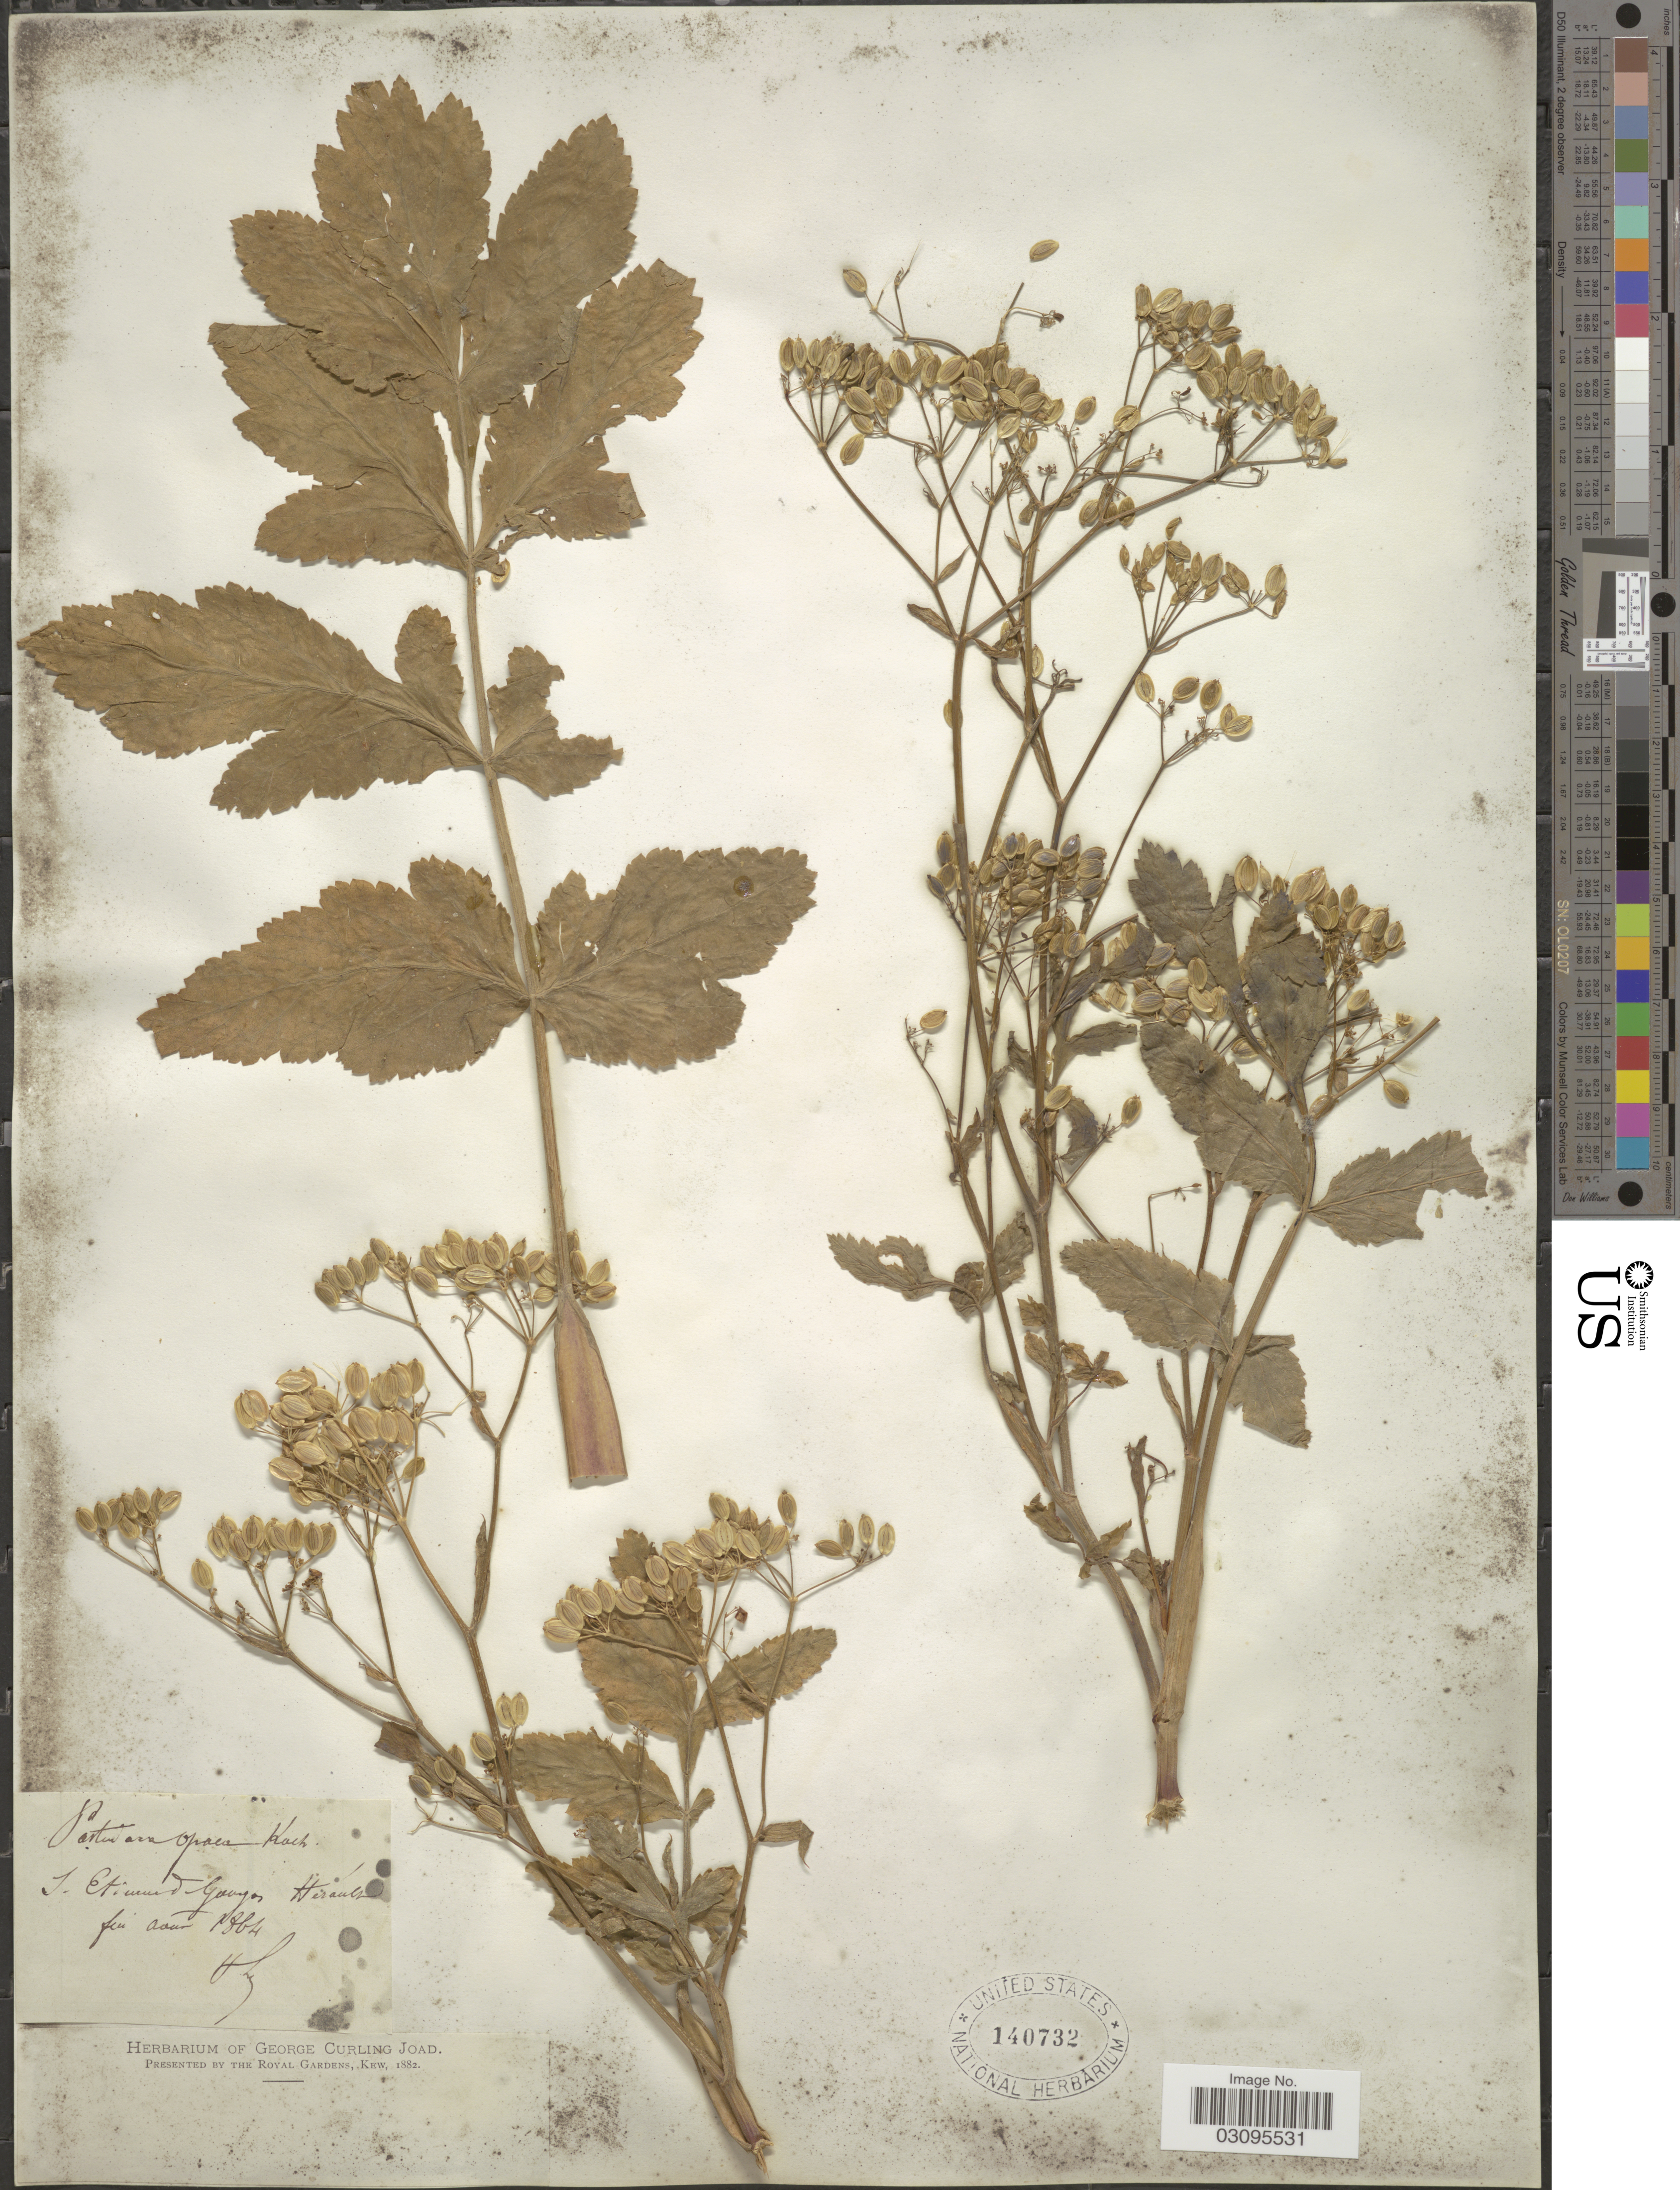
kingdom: Plantae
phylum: Tracheophyta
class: Magnoliopsida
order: Apiales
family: Apiaceae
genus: Pastinaca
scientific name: Pastinaca opaca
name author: Bernh. ex Hornem.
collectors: H. L.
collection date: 1864-08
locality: I. Etivaud [interpreted] Gorges [interpreted] Herauts.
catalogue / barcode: US 140732